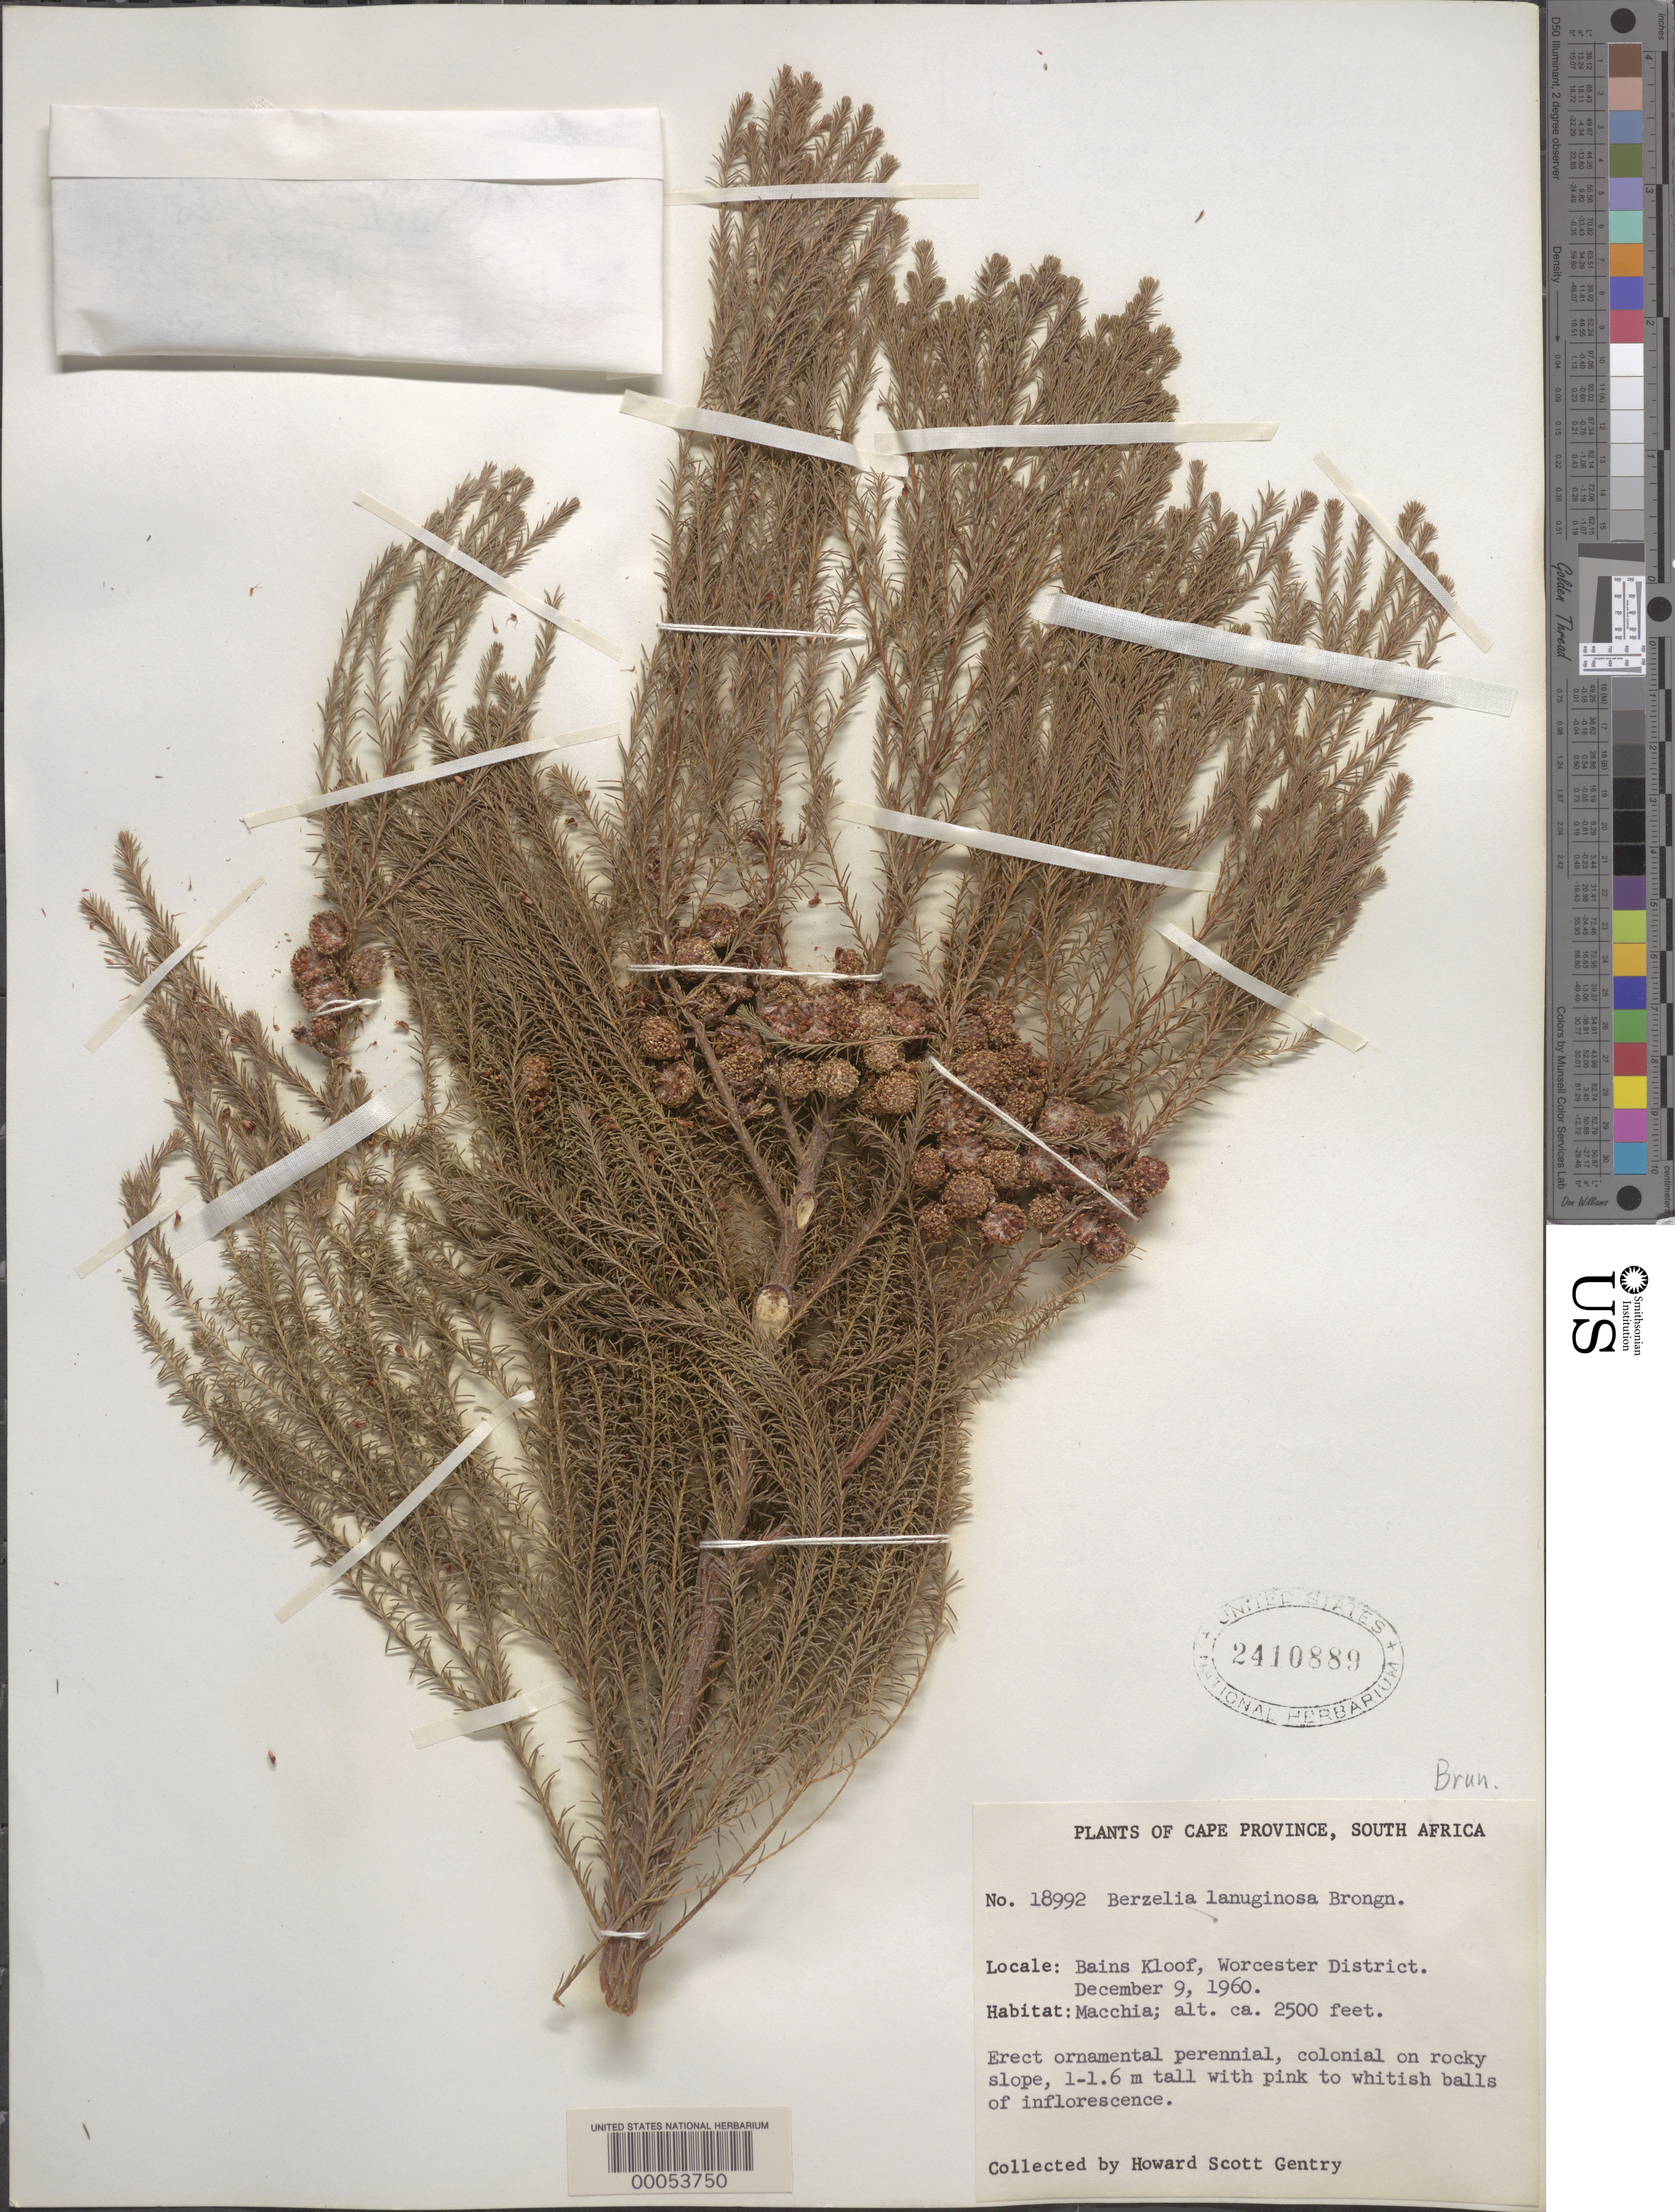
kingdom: Plantae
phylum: Tracheophyta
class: Magnoliopsida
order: Bruniales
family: Bruniaceae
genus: Berzelia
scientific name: Berzelia lanuginosa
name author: (L.) Brongn.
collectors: H. S. Gentry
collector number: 18992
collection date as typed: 09 Dec 1960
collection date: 1960-12-09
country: South Africa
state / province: Western Cape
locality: Bains kloof. Worcester Dist.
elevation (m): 762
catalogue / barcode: US 2410889